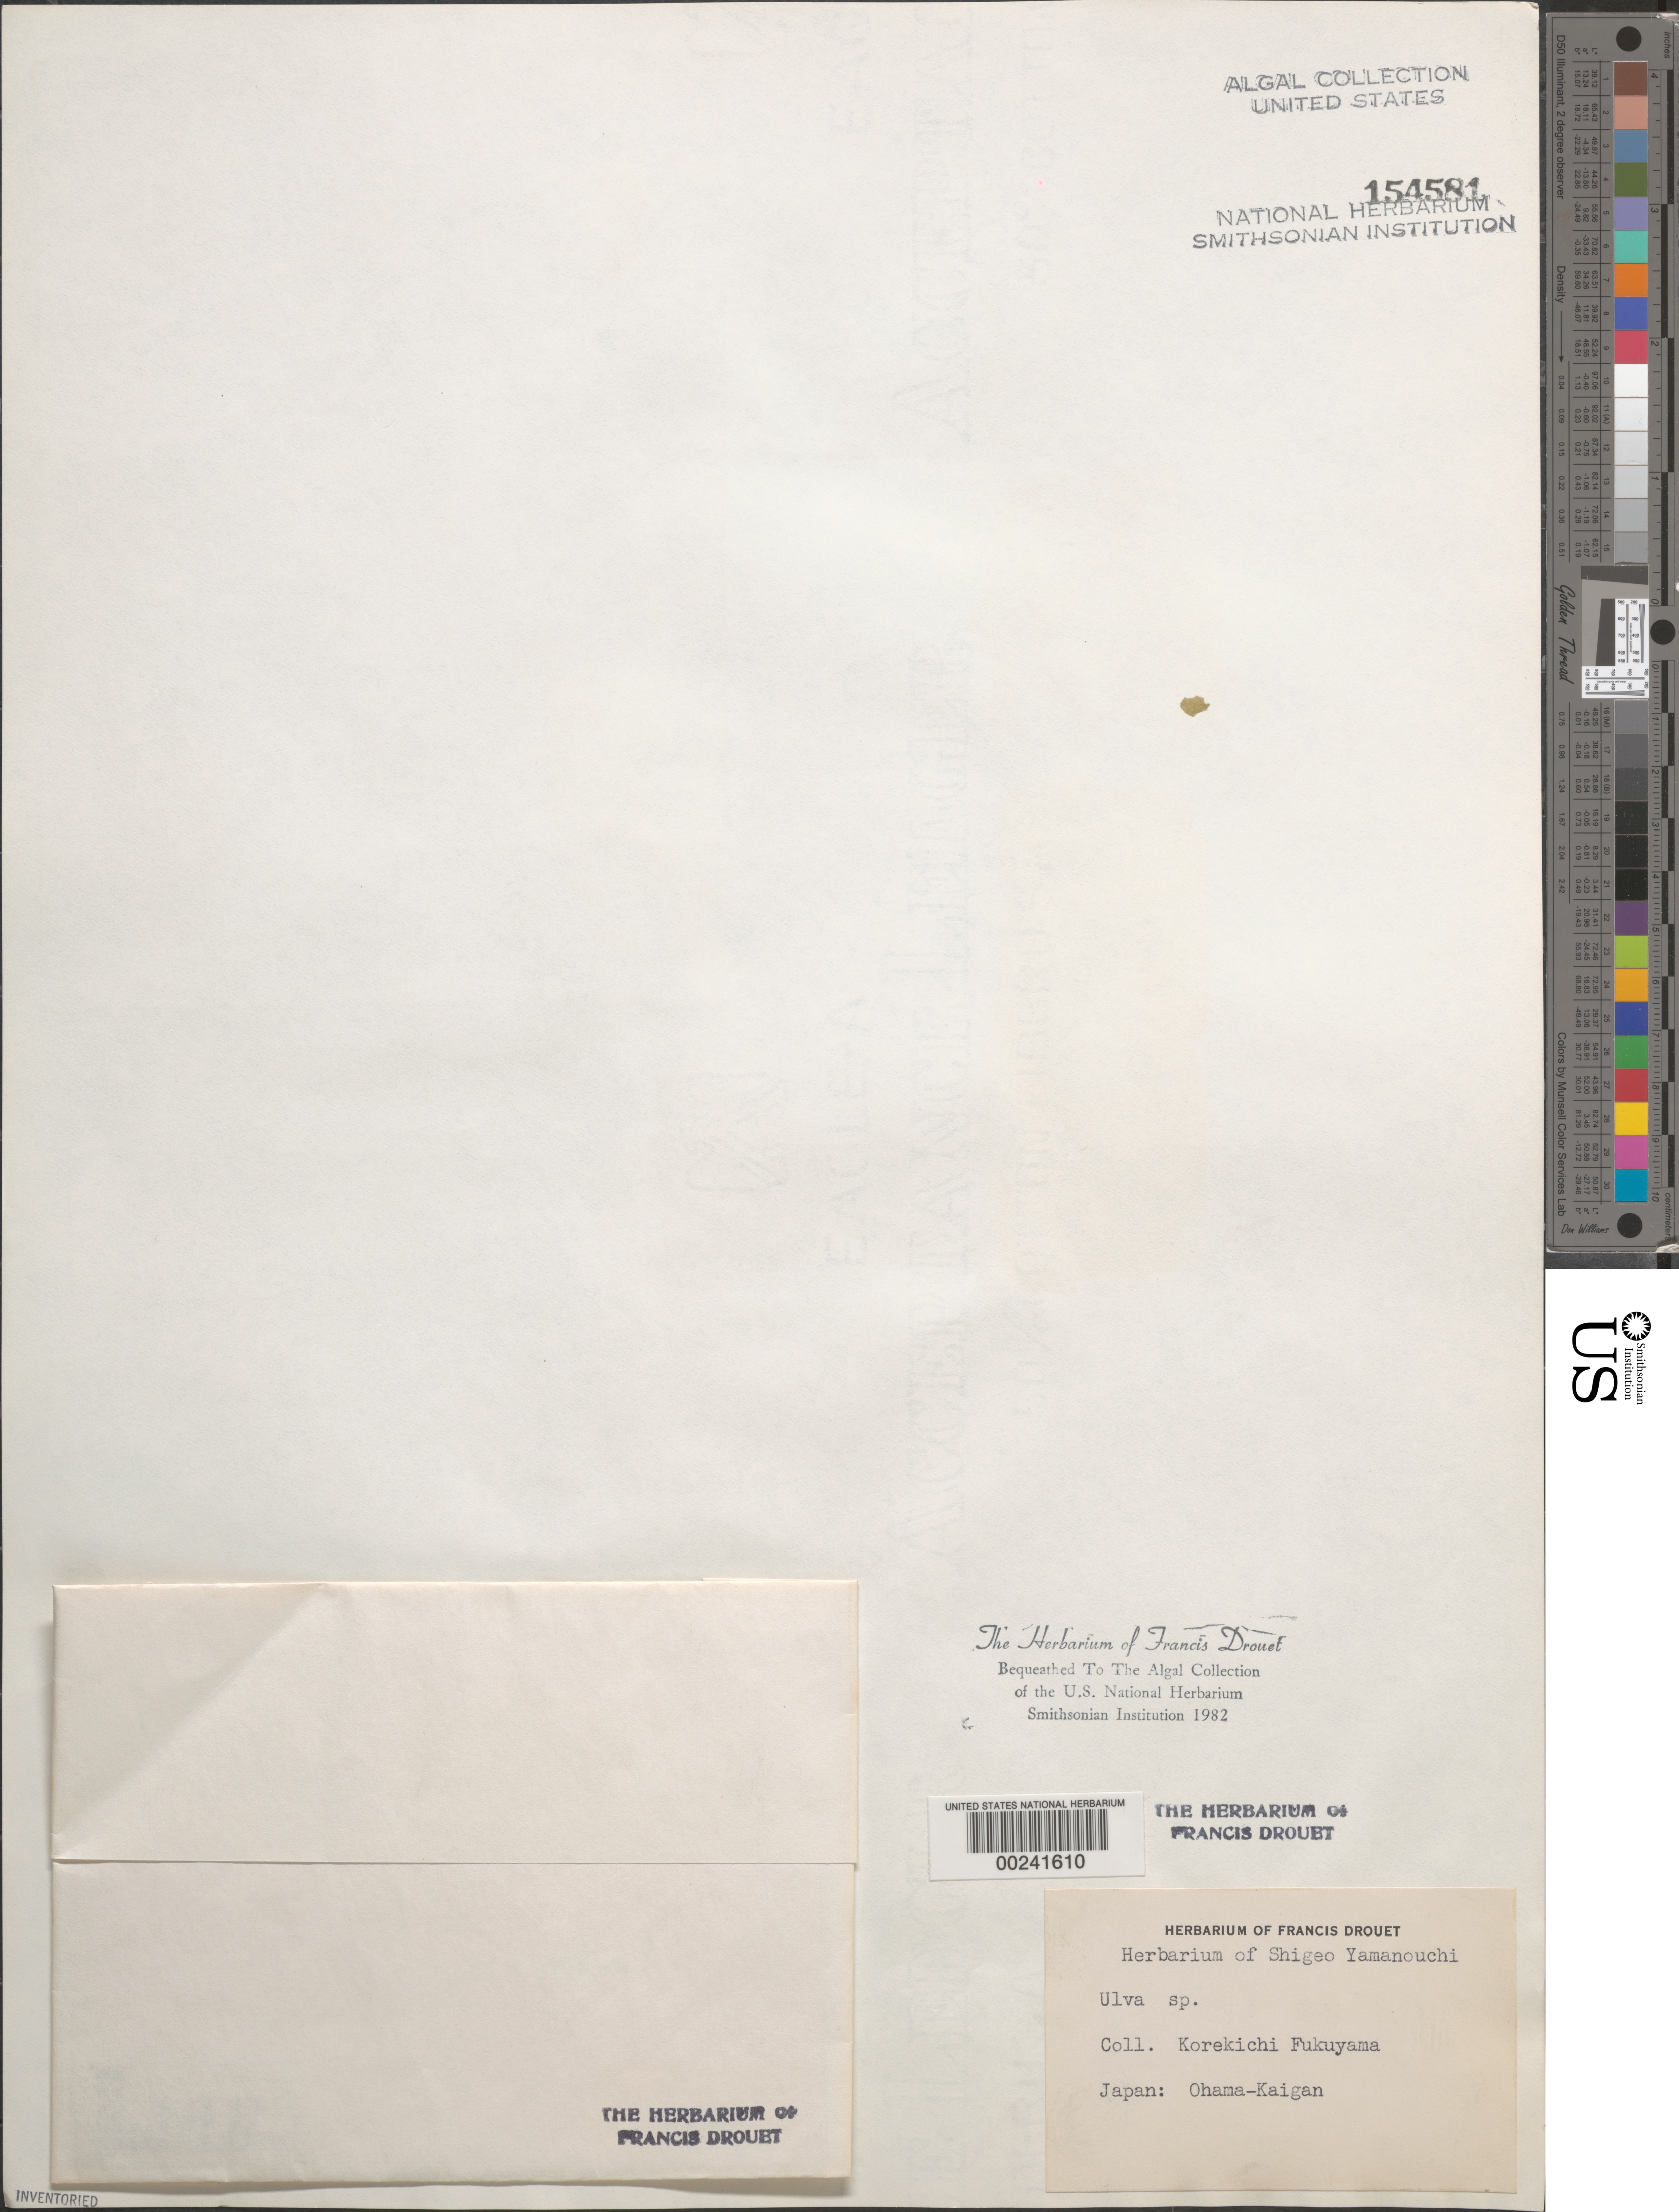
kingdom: Plantae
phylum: Chlorophyta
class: Ulvophyceae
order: Ulvales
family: Ulvaceae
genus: Ulva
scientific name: Ulva sp.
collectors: K. Fukuyama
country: Japan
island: Honshu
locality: Ohama-Kaigan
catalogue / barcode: US 154581